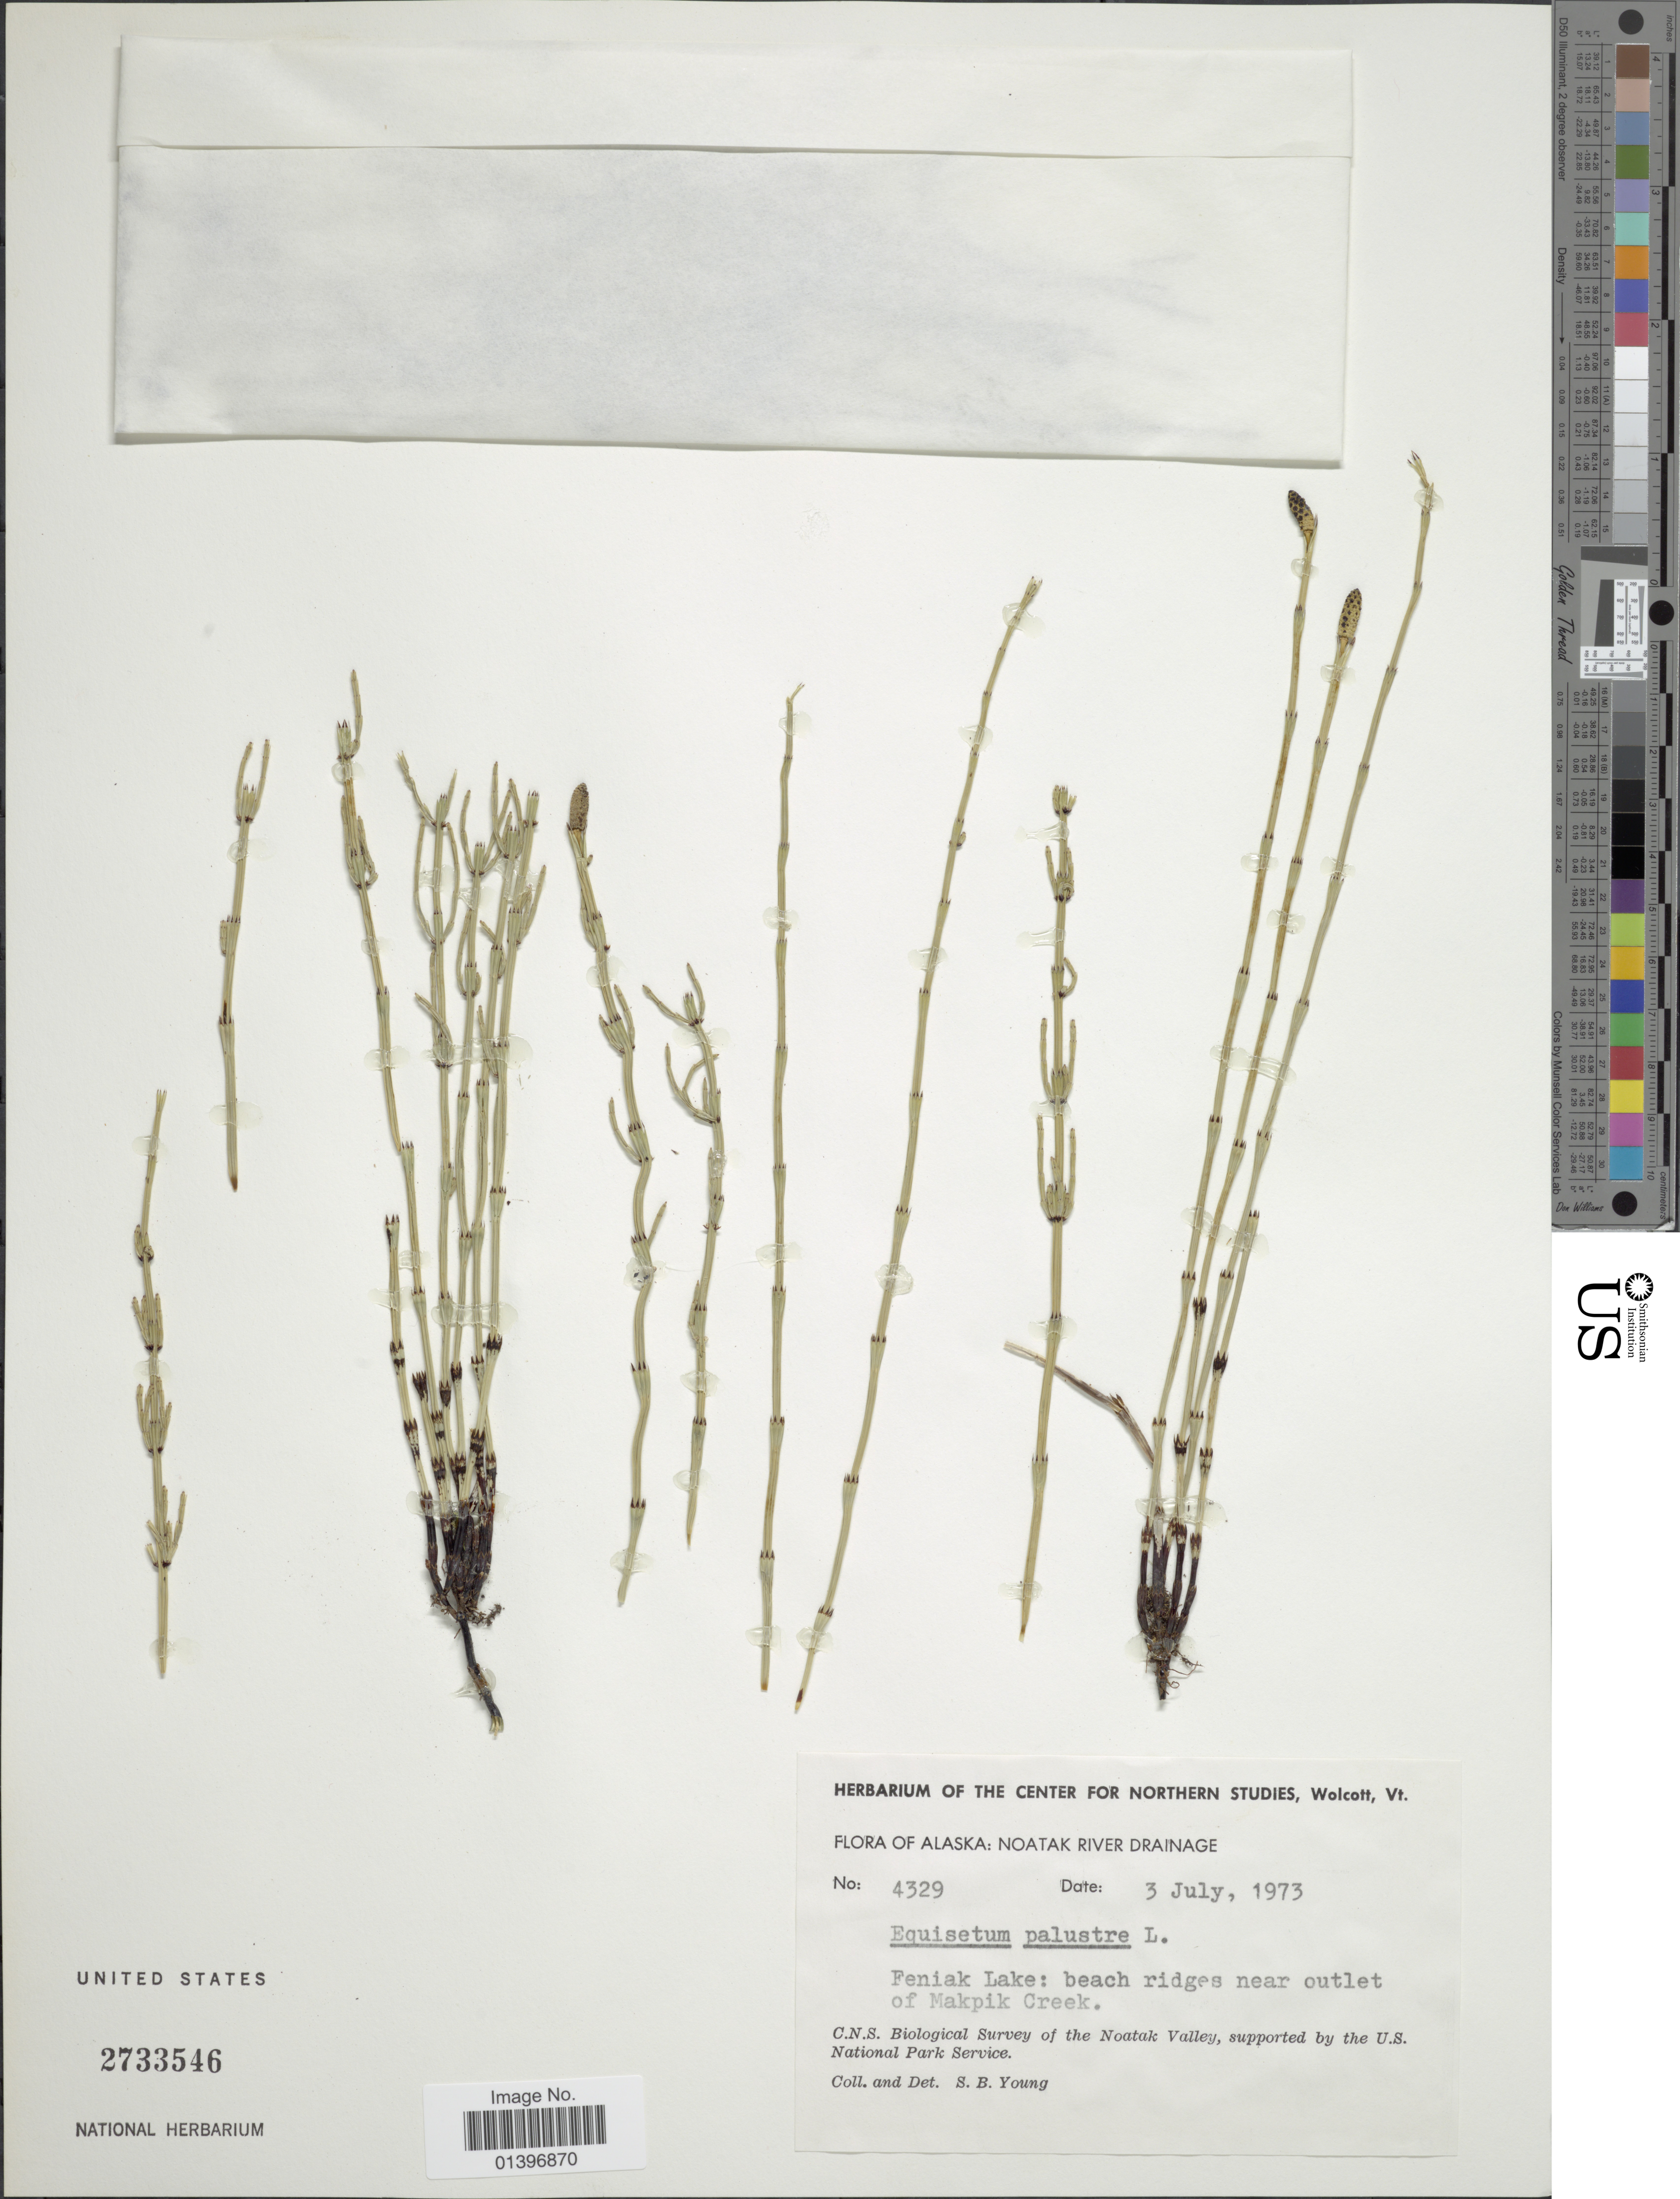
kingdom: Plantae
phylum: Tracheophyta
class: Polypodiopsida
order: Equisetales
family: Equisetaceae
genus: Equisetum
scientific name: Equisetum palustre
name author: L.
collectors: S. Young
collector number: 4329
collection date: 1973-07-03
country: United States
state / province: Alaska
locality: Noatak river drainage, C.N.S. Biological survey of the Noatak Valley, supported by the U.S. National Park Service, Feniak Lake: beach ridges near outlet of Makpik Creek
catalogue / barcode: US 2733546